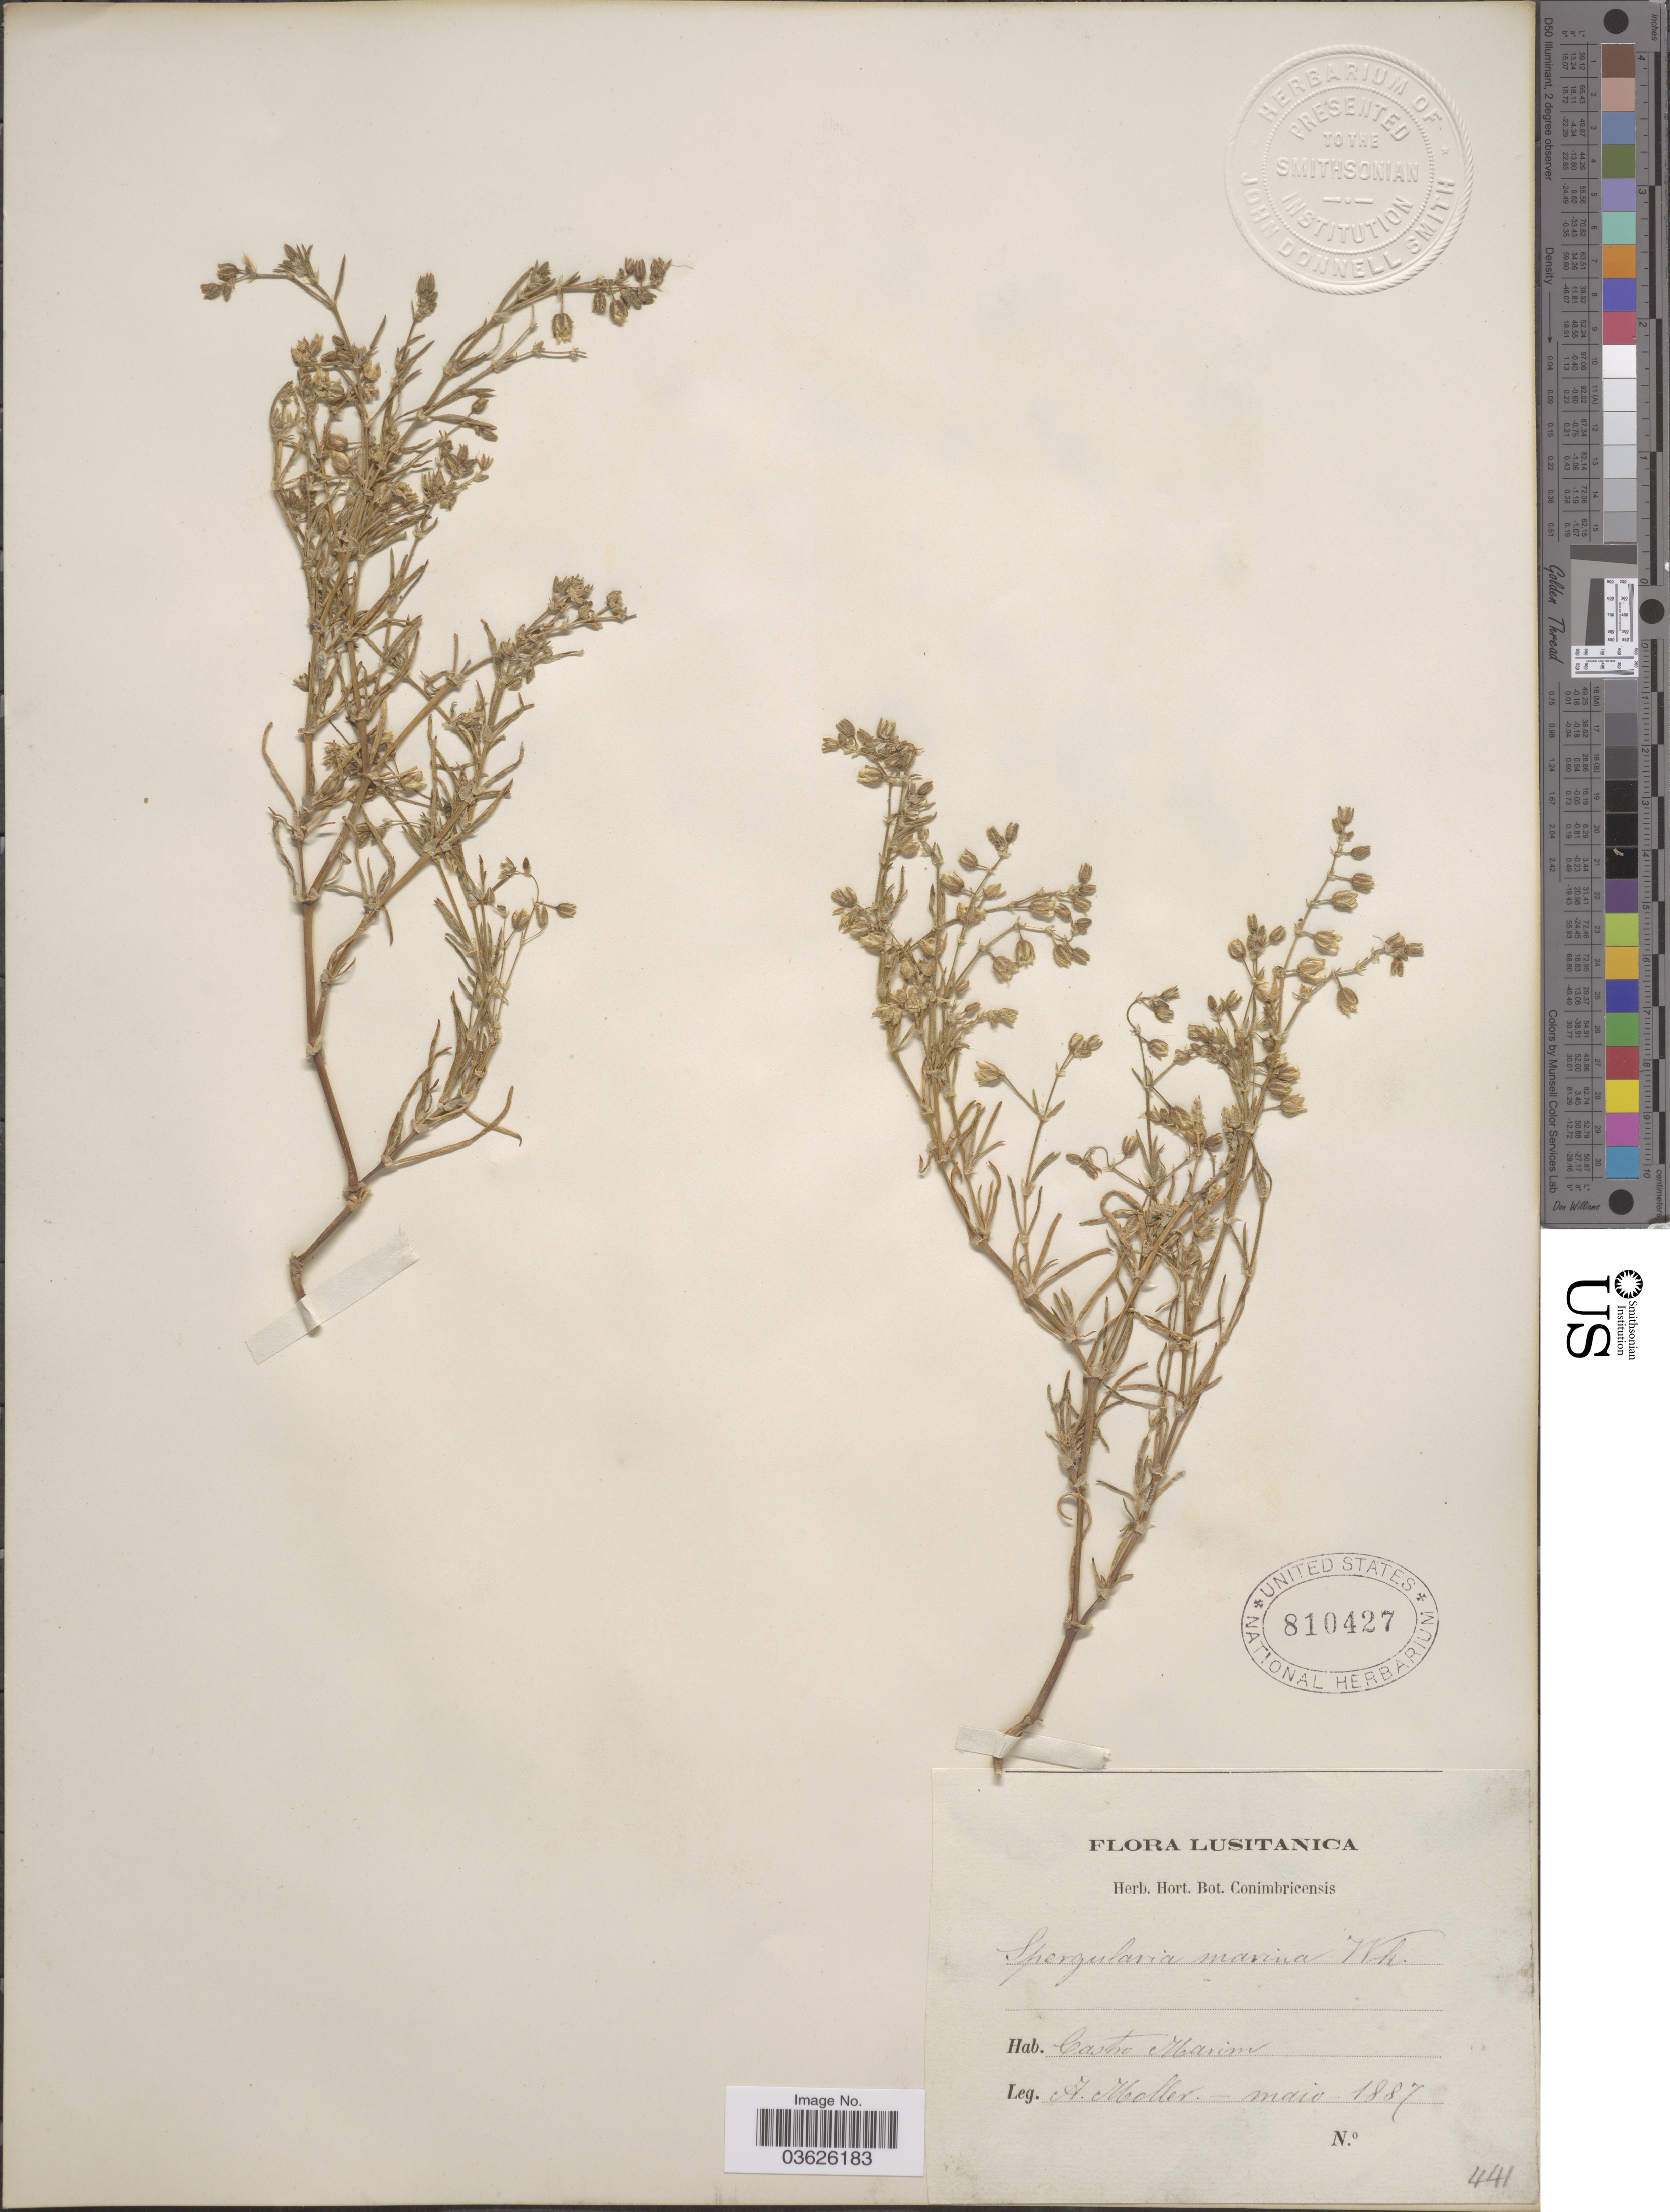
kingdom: Plantae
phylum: Tracheophyta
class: Magnoliopsida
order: Caryophyllales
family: Caryophyllaceae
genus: Tissa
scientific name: Tissa marina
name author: (L.) Britton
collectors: A. Moller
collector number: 441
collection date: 1887-05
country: Portugal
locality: Lusitanica. Castro Marim.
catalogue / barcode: US 810427